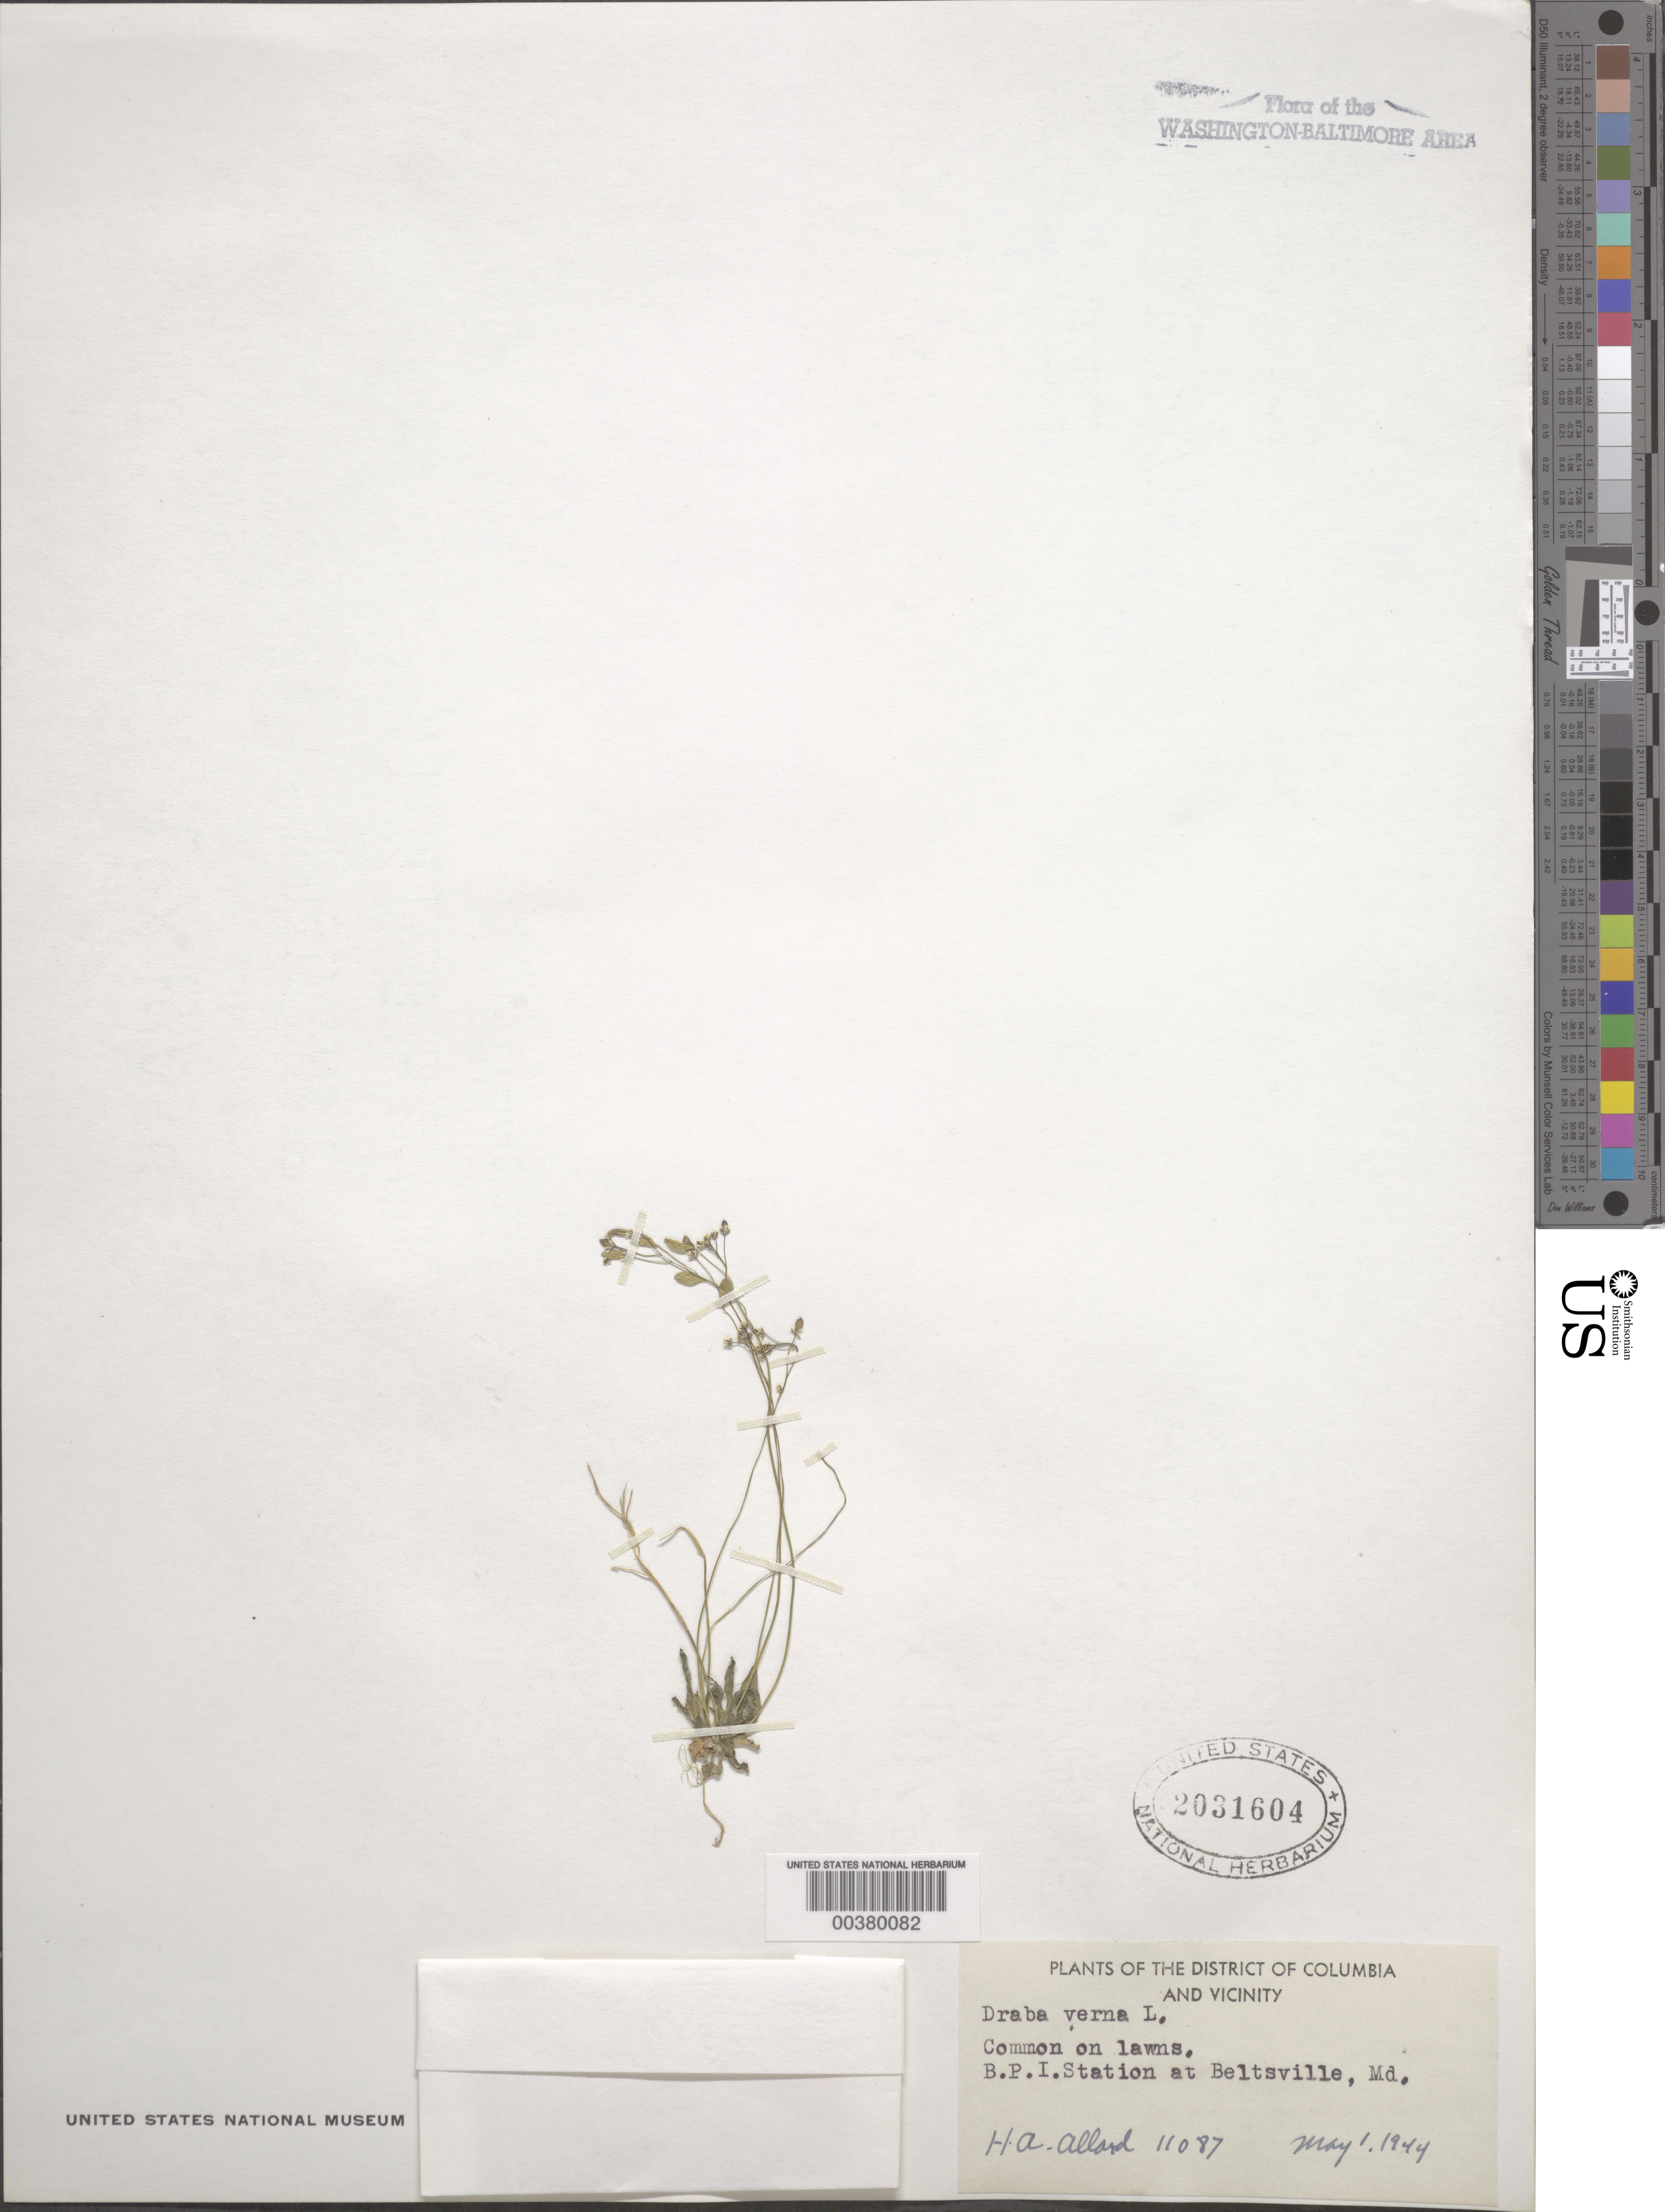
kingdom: Plantae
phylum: Tracheophyta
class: Magnoliopsida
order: Brassicales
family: Brassicaceae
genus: Draba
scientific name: Draba verna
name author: L.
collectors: H. A. Allard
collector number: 11087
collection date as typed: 01 May 1944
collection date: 1944-05-01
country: United States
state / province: Maryland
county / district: Prince George's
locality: Beltsville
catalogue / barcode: US 2031604